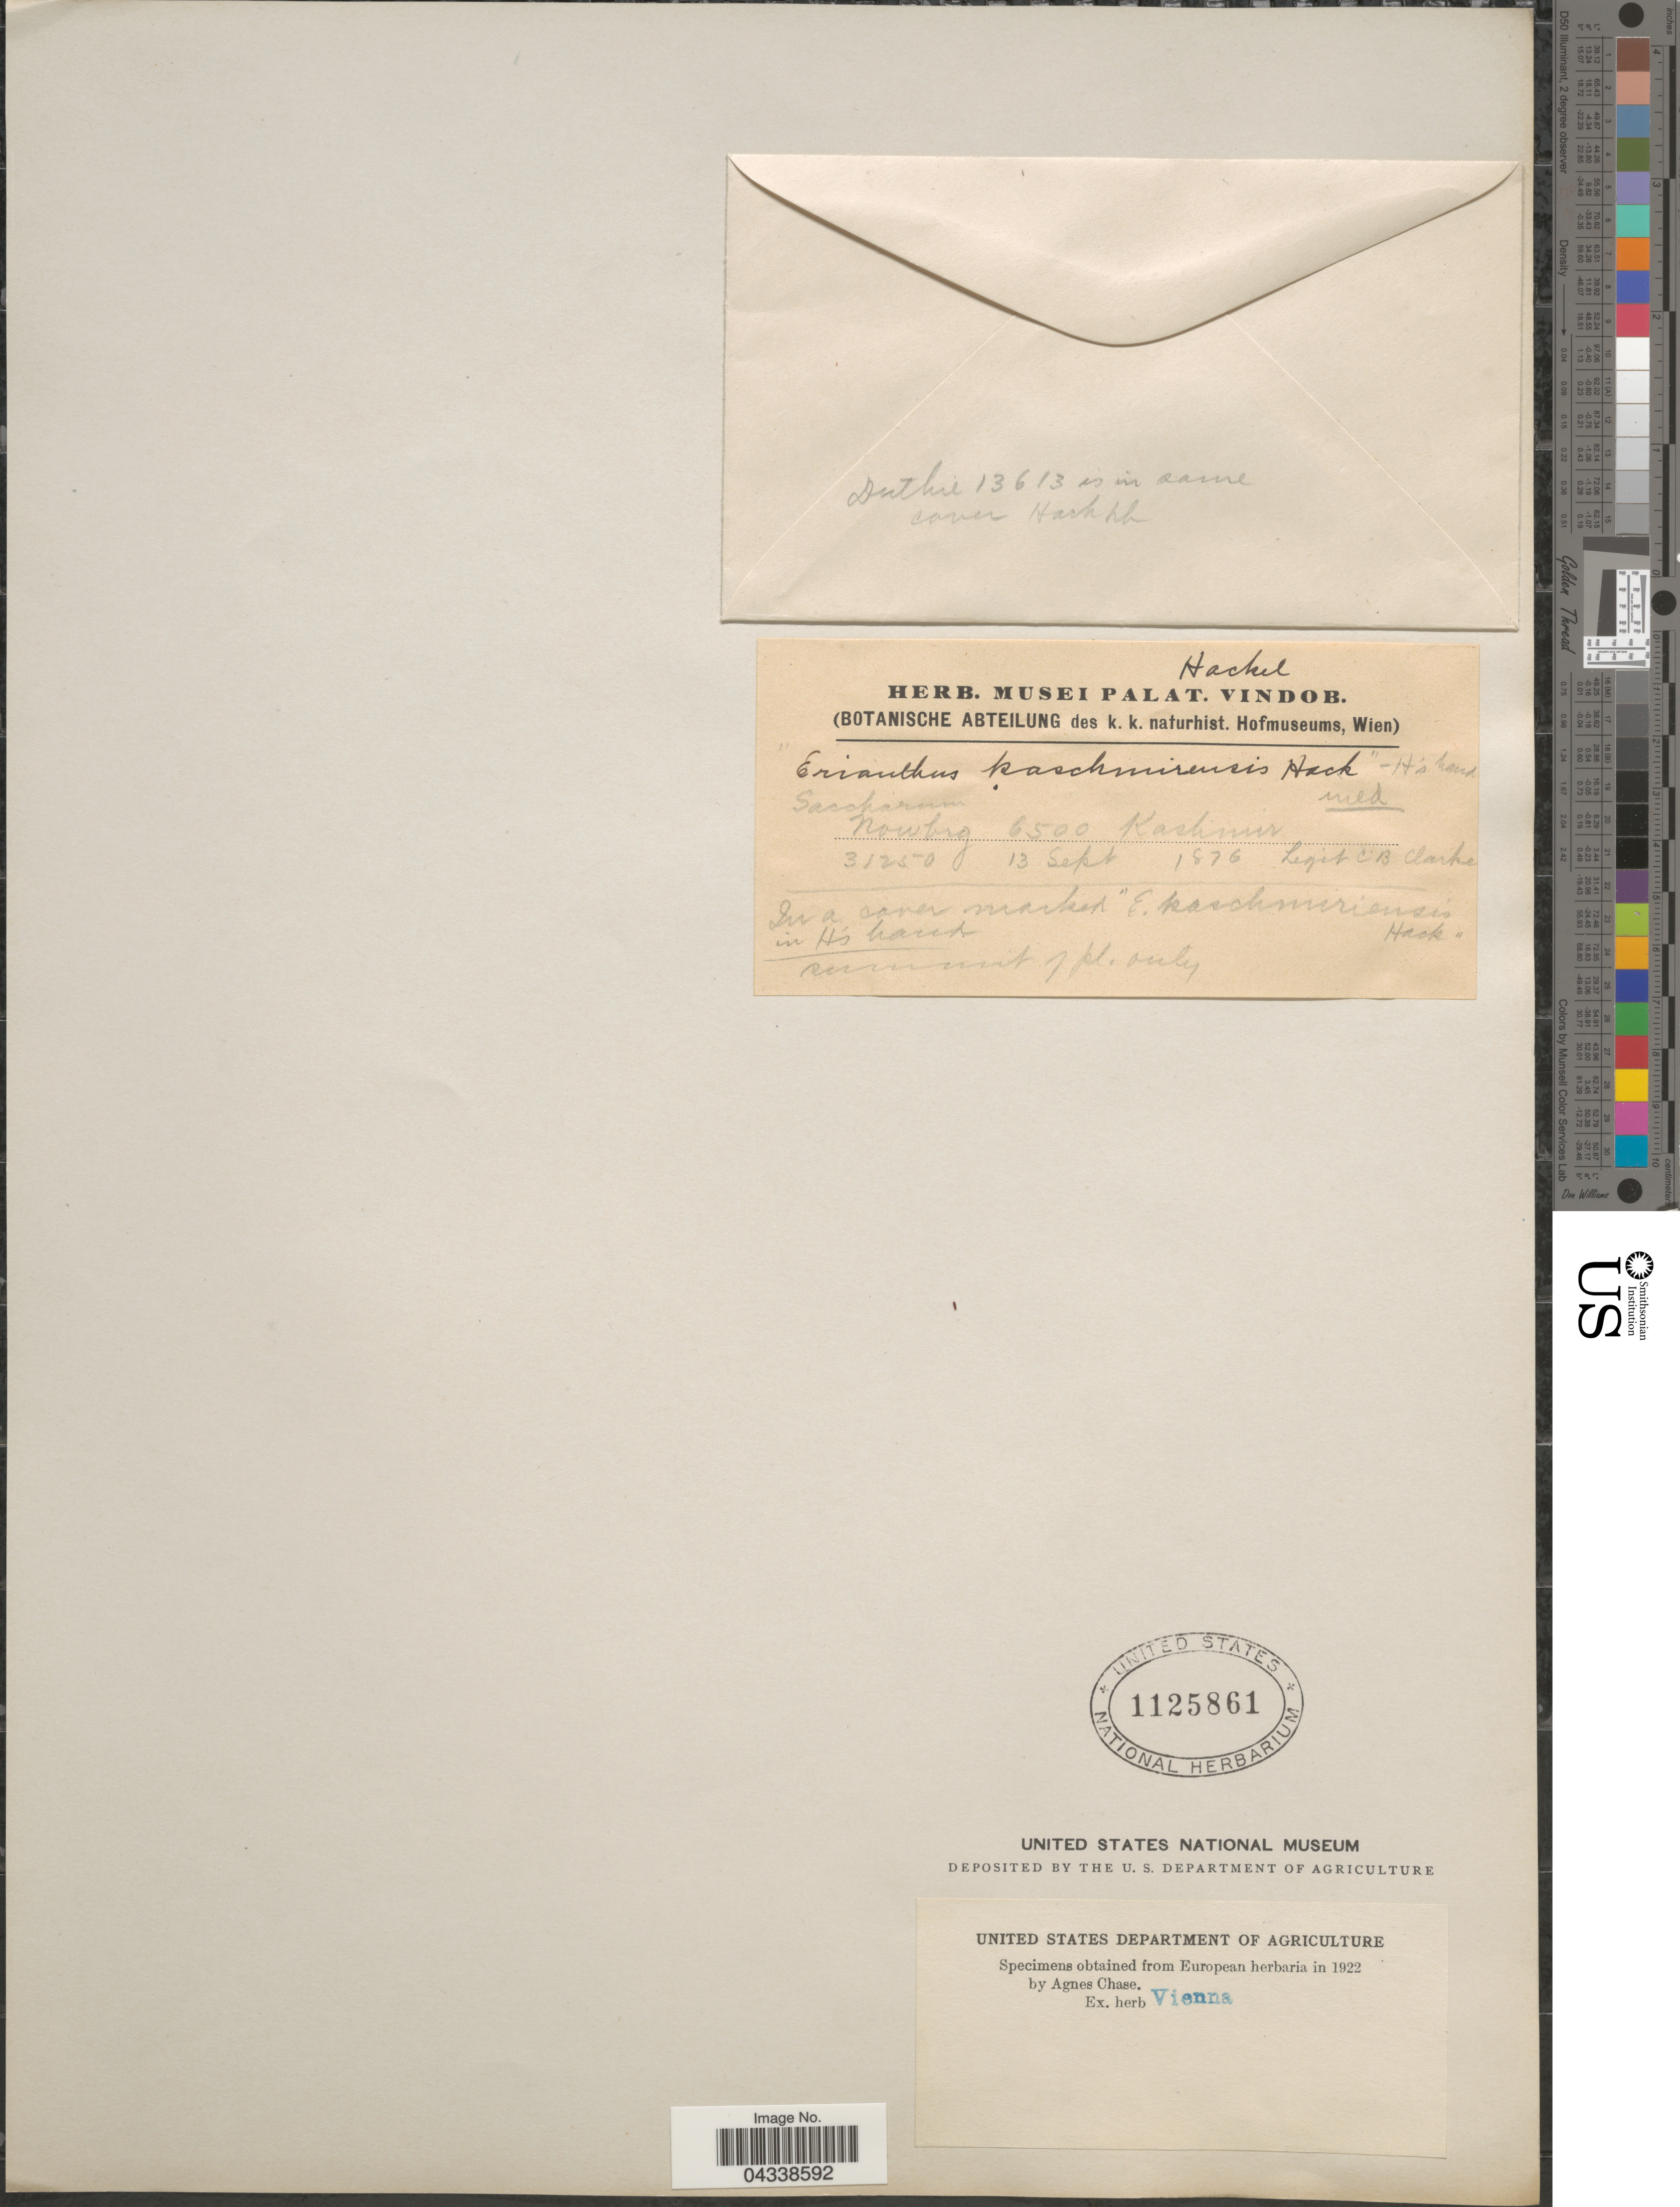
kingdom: Plantae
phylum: Tracheophyta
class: Liliopsida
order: Poales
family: Poaceae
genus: Saccharum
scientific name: Saccharum sp.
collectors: C. B. Clarke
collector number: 31250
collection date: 1876-09-13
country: India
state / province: Jammu and Kashmir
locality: Nowbeg. [interpreted] Kashmir.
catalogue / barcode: US 1125861